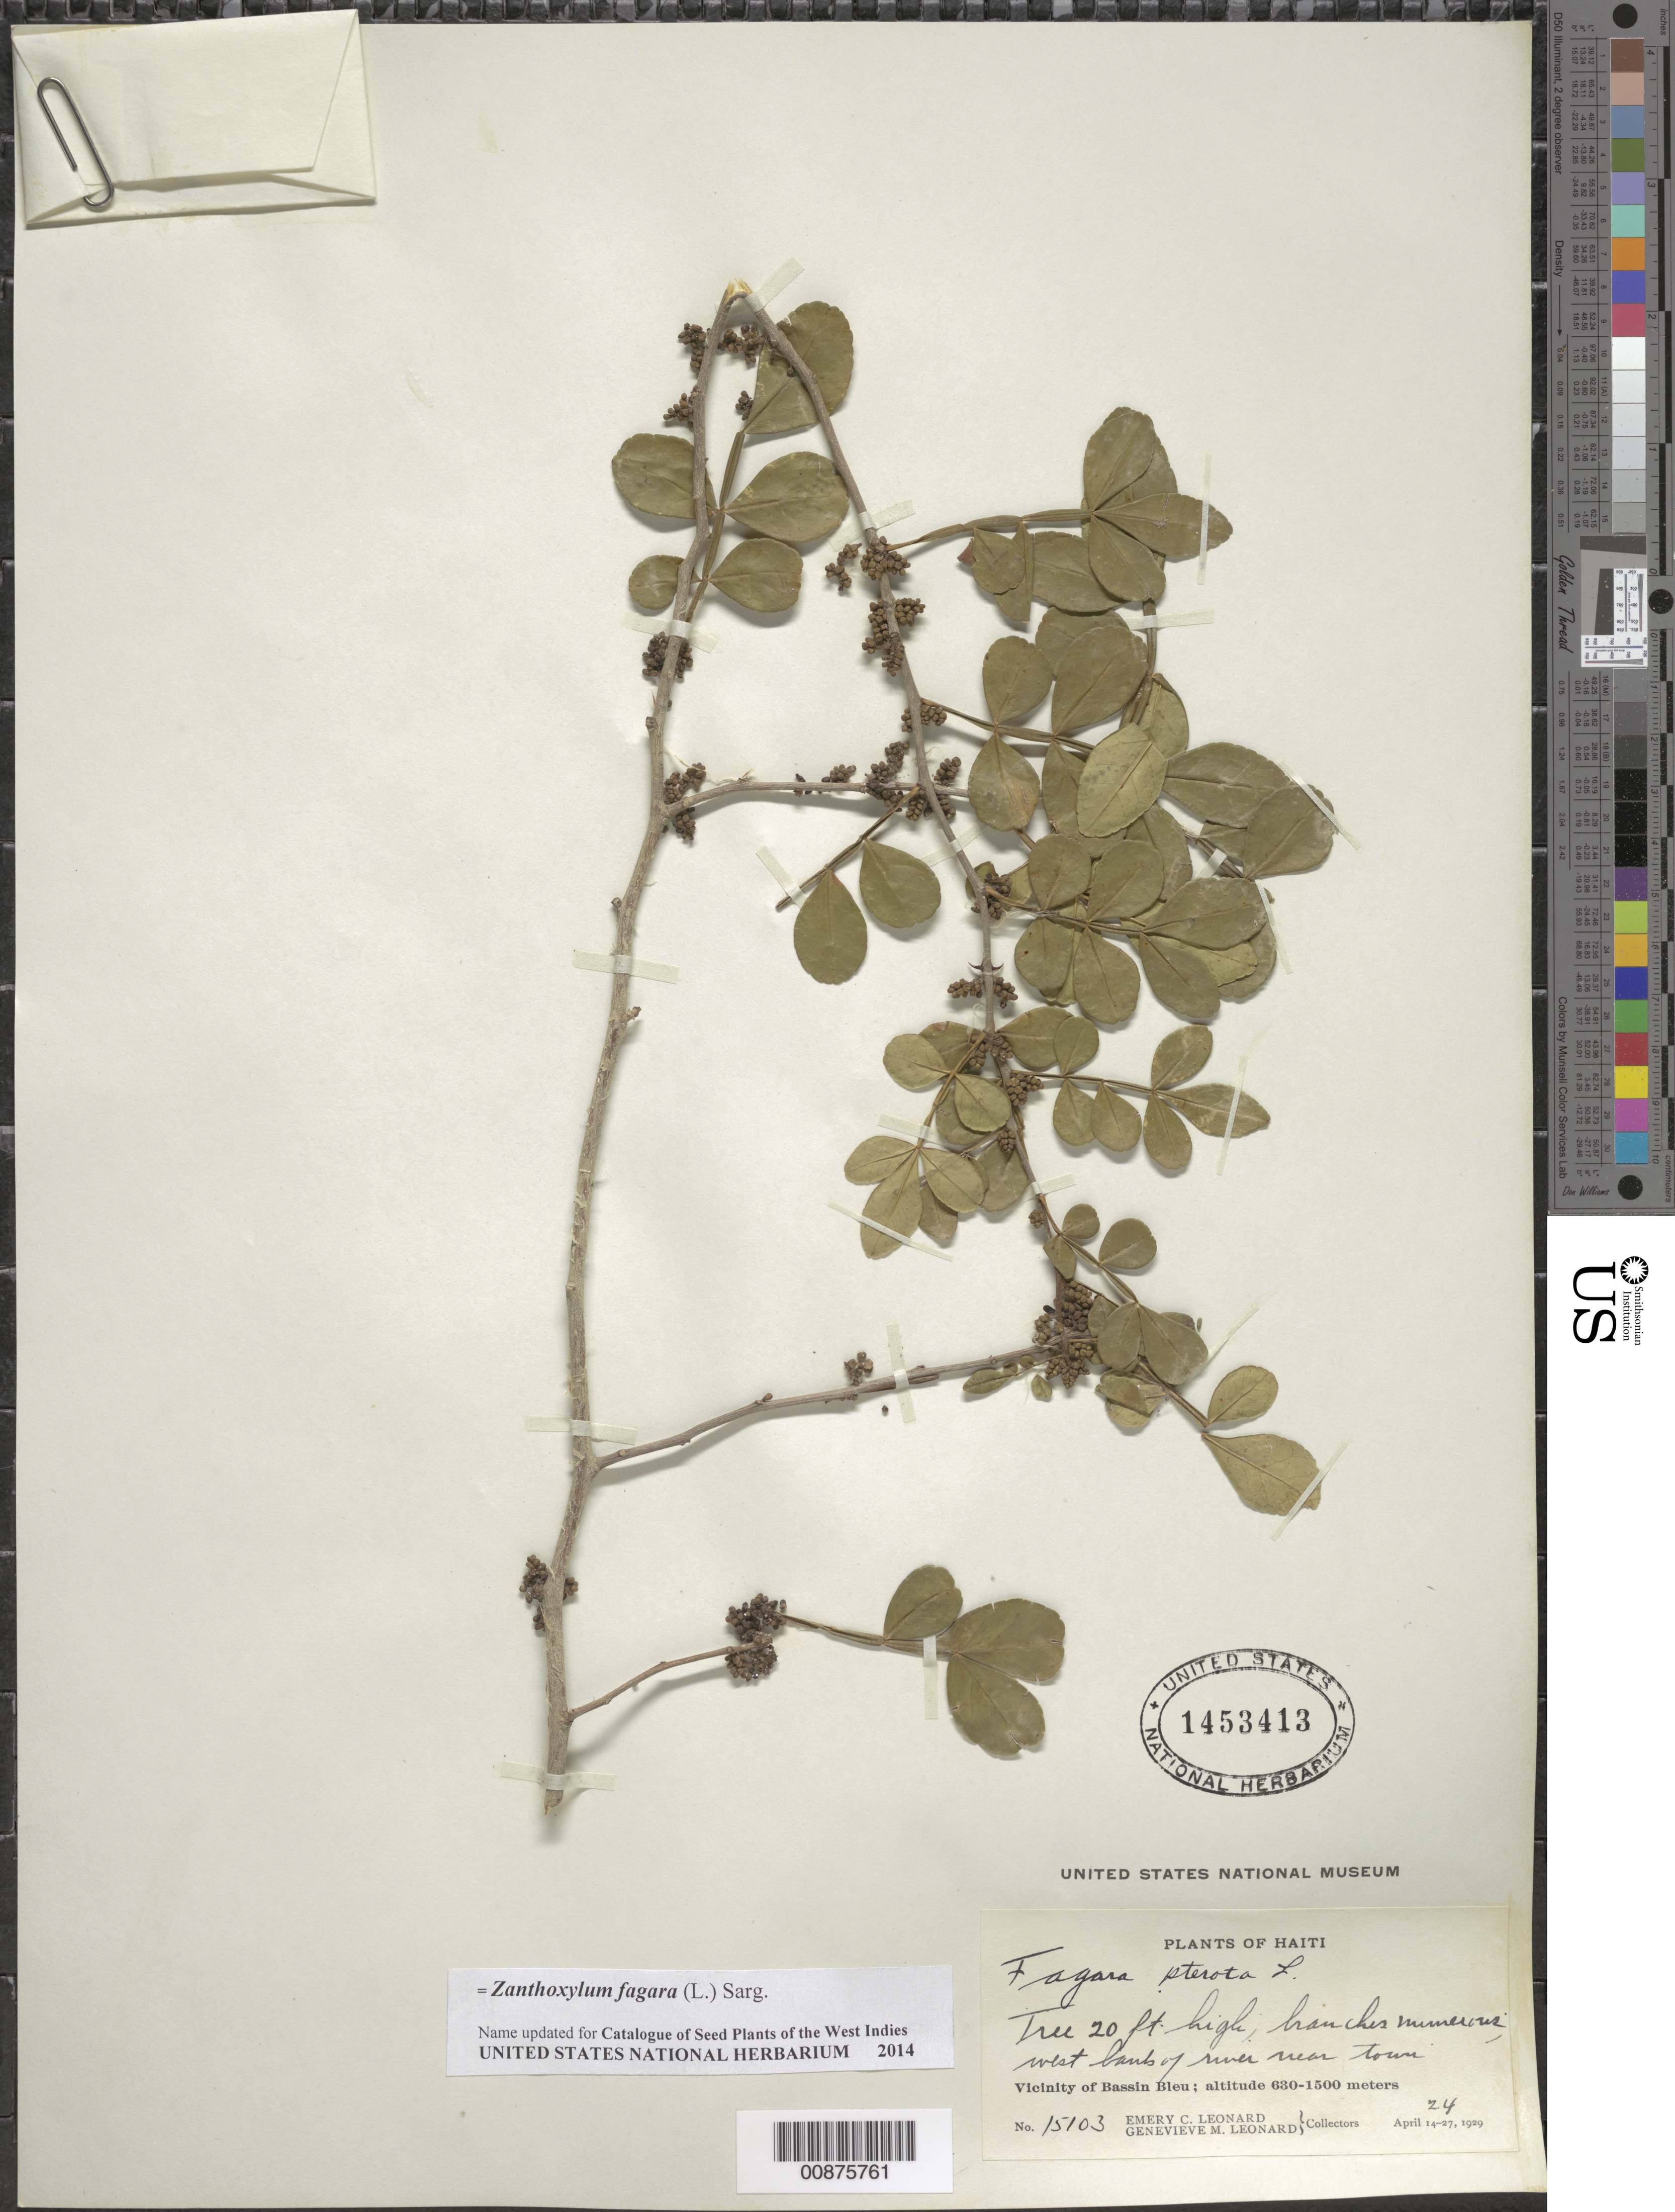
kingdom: Plantae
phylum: Tracheophyta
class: Magnoliopsida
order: Sapindales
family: Rutaceae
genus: Zanthoxylum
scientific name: Zanthoxylum fagara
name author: (L.) Sarg.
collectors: E. C. Leonard & G. M. Leonard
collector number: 15103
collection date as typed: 24 Apr 1929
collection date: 1929-04-24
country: Haiti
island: Hispaniola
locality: Vicinity of Bassin Bleu, west bank of river near town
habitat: Bank of river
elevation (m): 630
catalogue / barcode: US 1453413